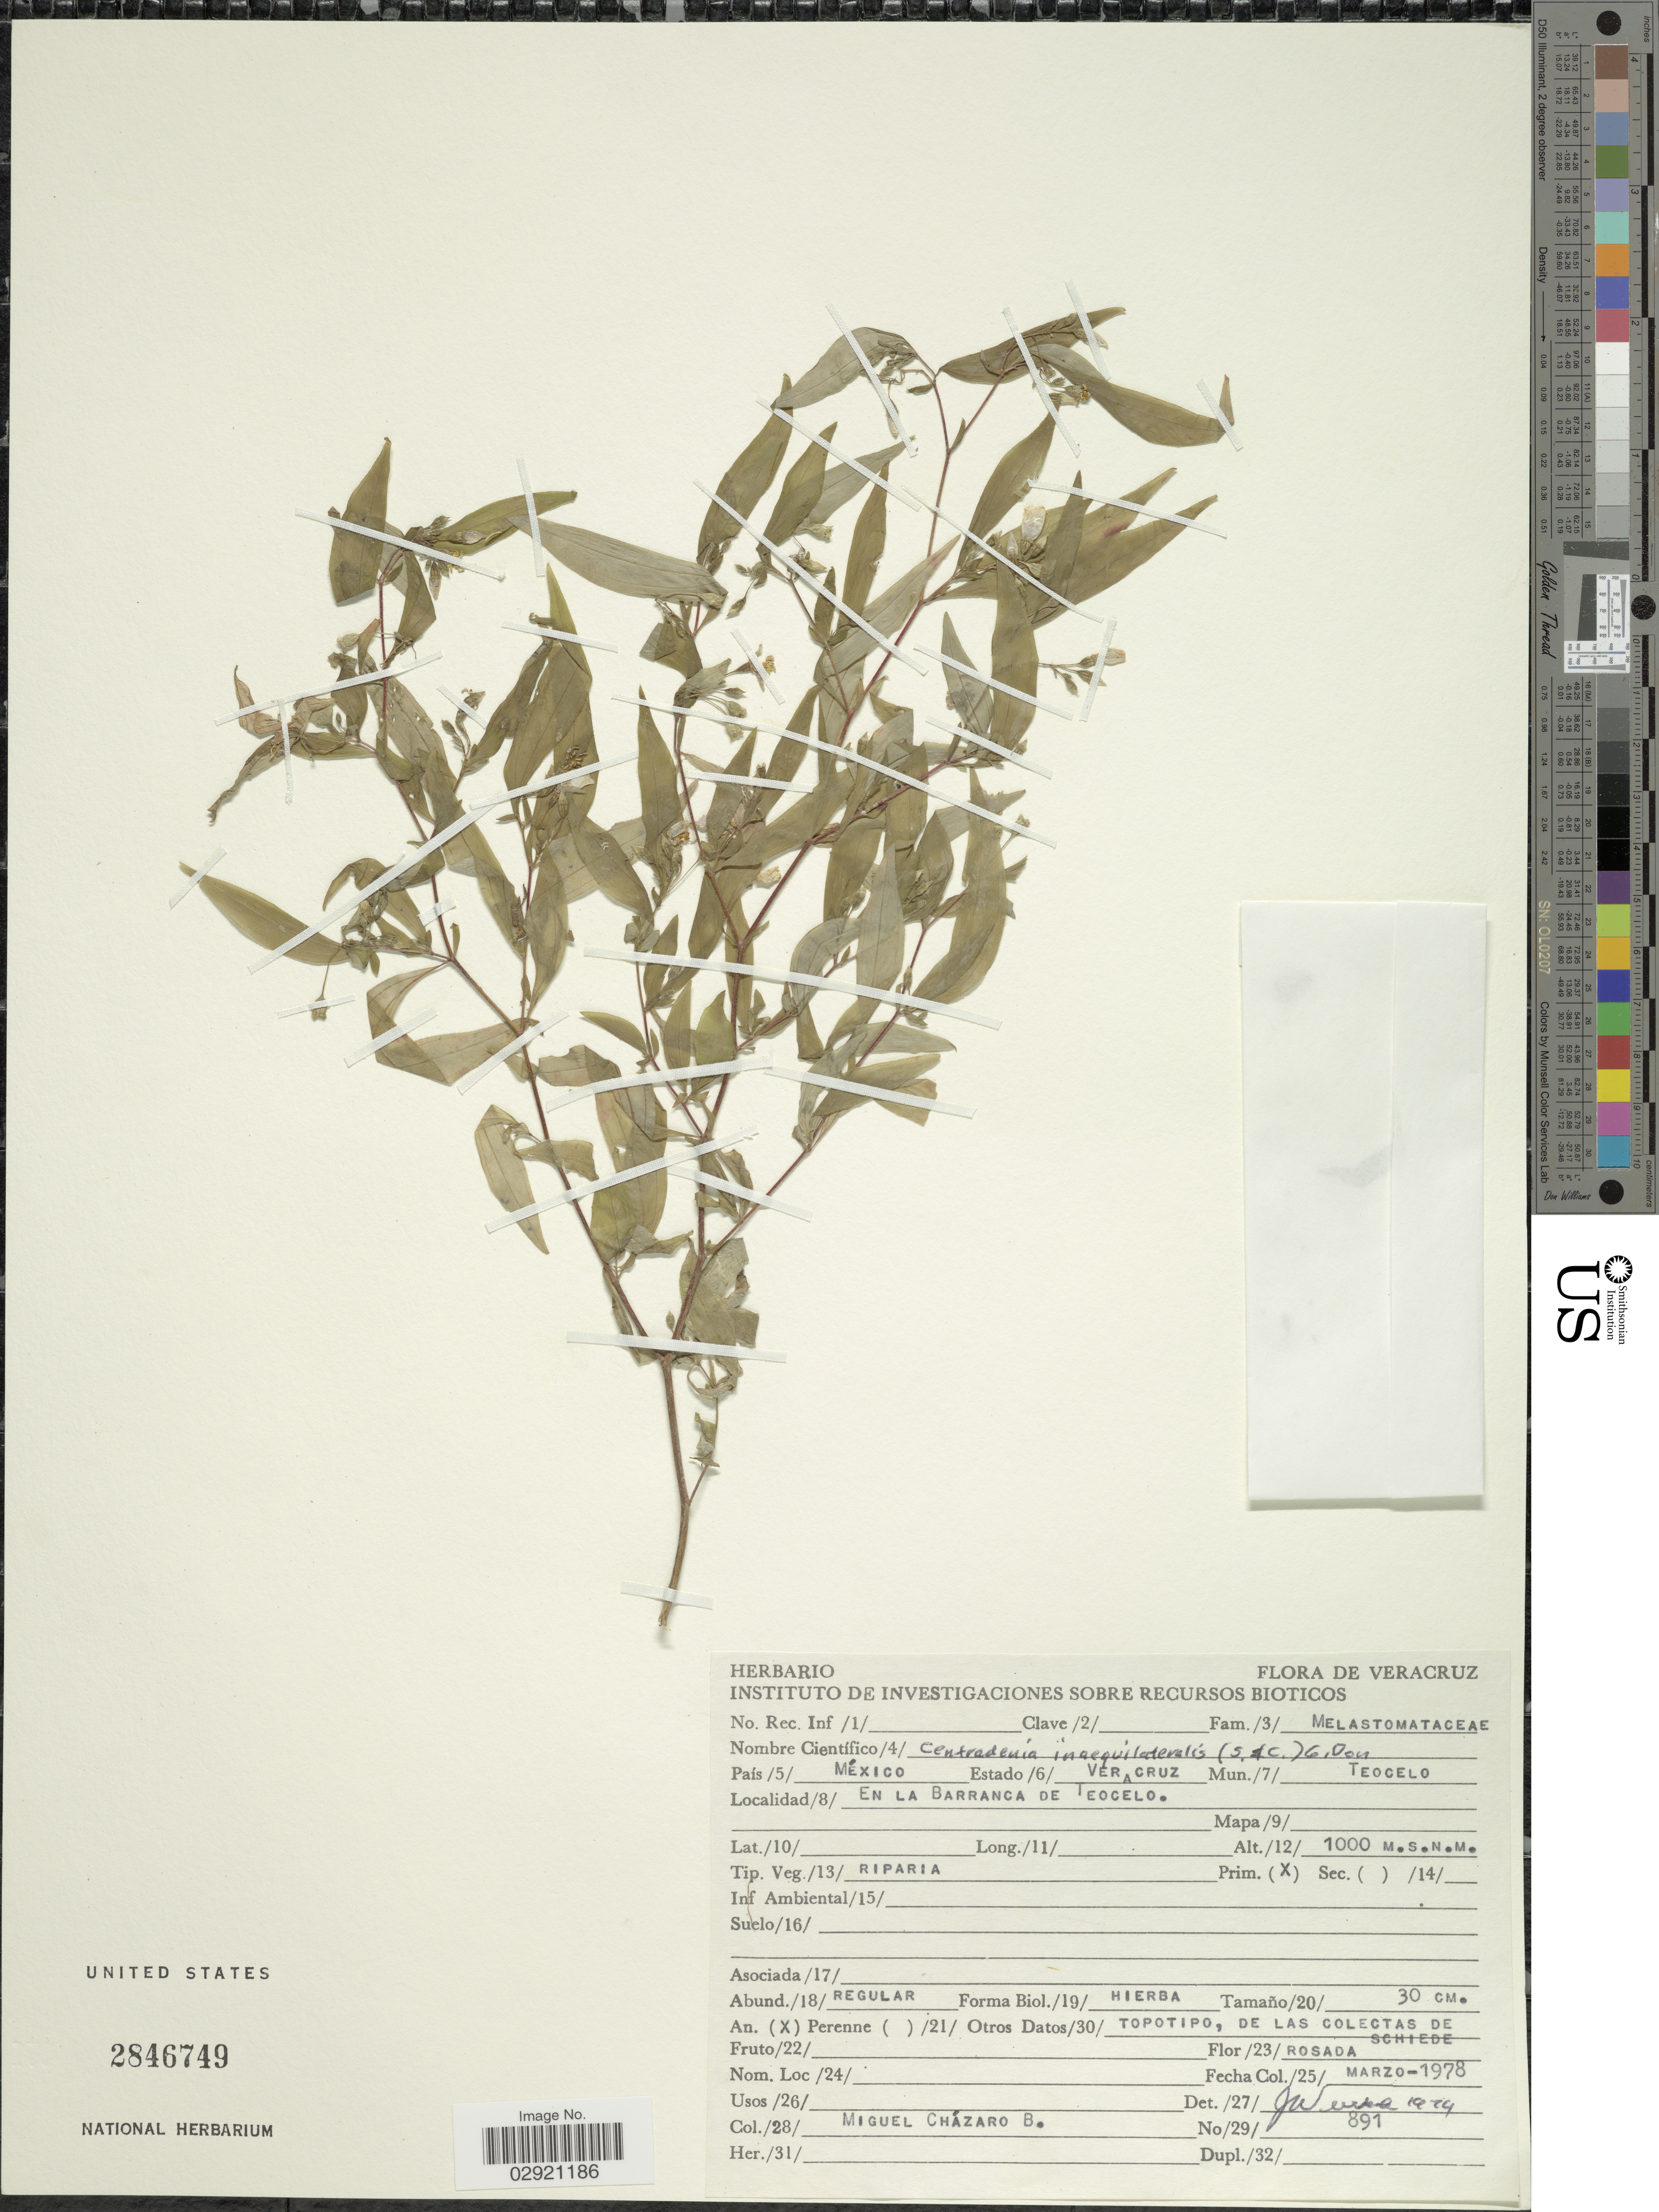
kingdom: Plantae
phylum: Tracheophyta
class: Magnoliopsida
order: Myrtales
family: Melastomataceae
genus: Centradenia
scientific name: Centradenia inaequilateralis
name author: (Gleason) G. Don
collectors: M. Chazaro B.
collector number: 891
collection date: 1978-03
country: Mexico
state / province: Veracruz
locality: Estado Veracruz. Mun. Teocelo. En la Barranca de Teocelo.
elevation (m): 1000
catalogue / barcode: US 2846749